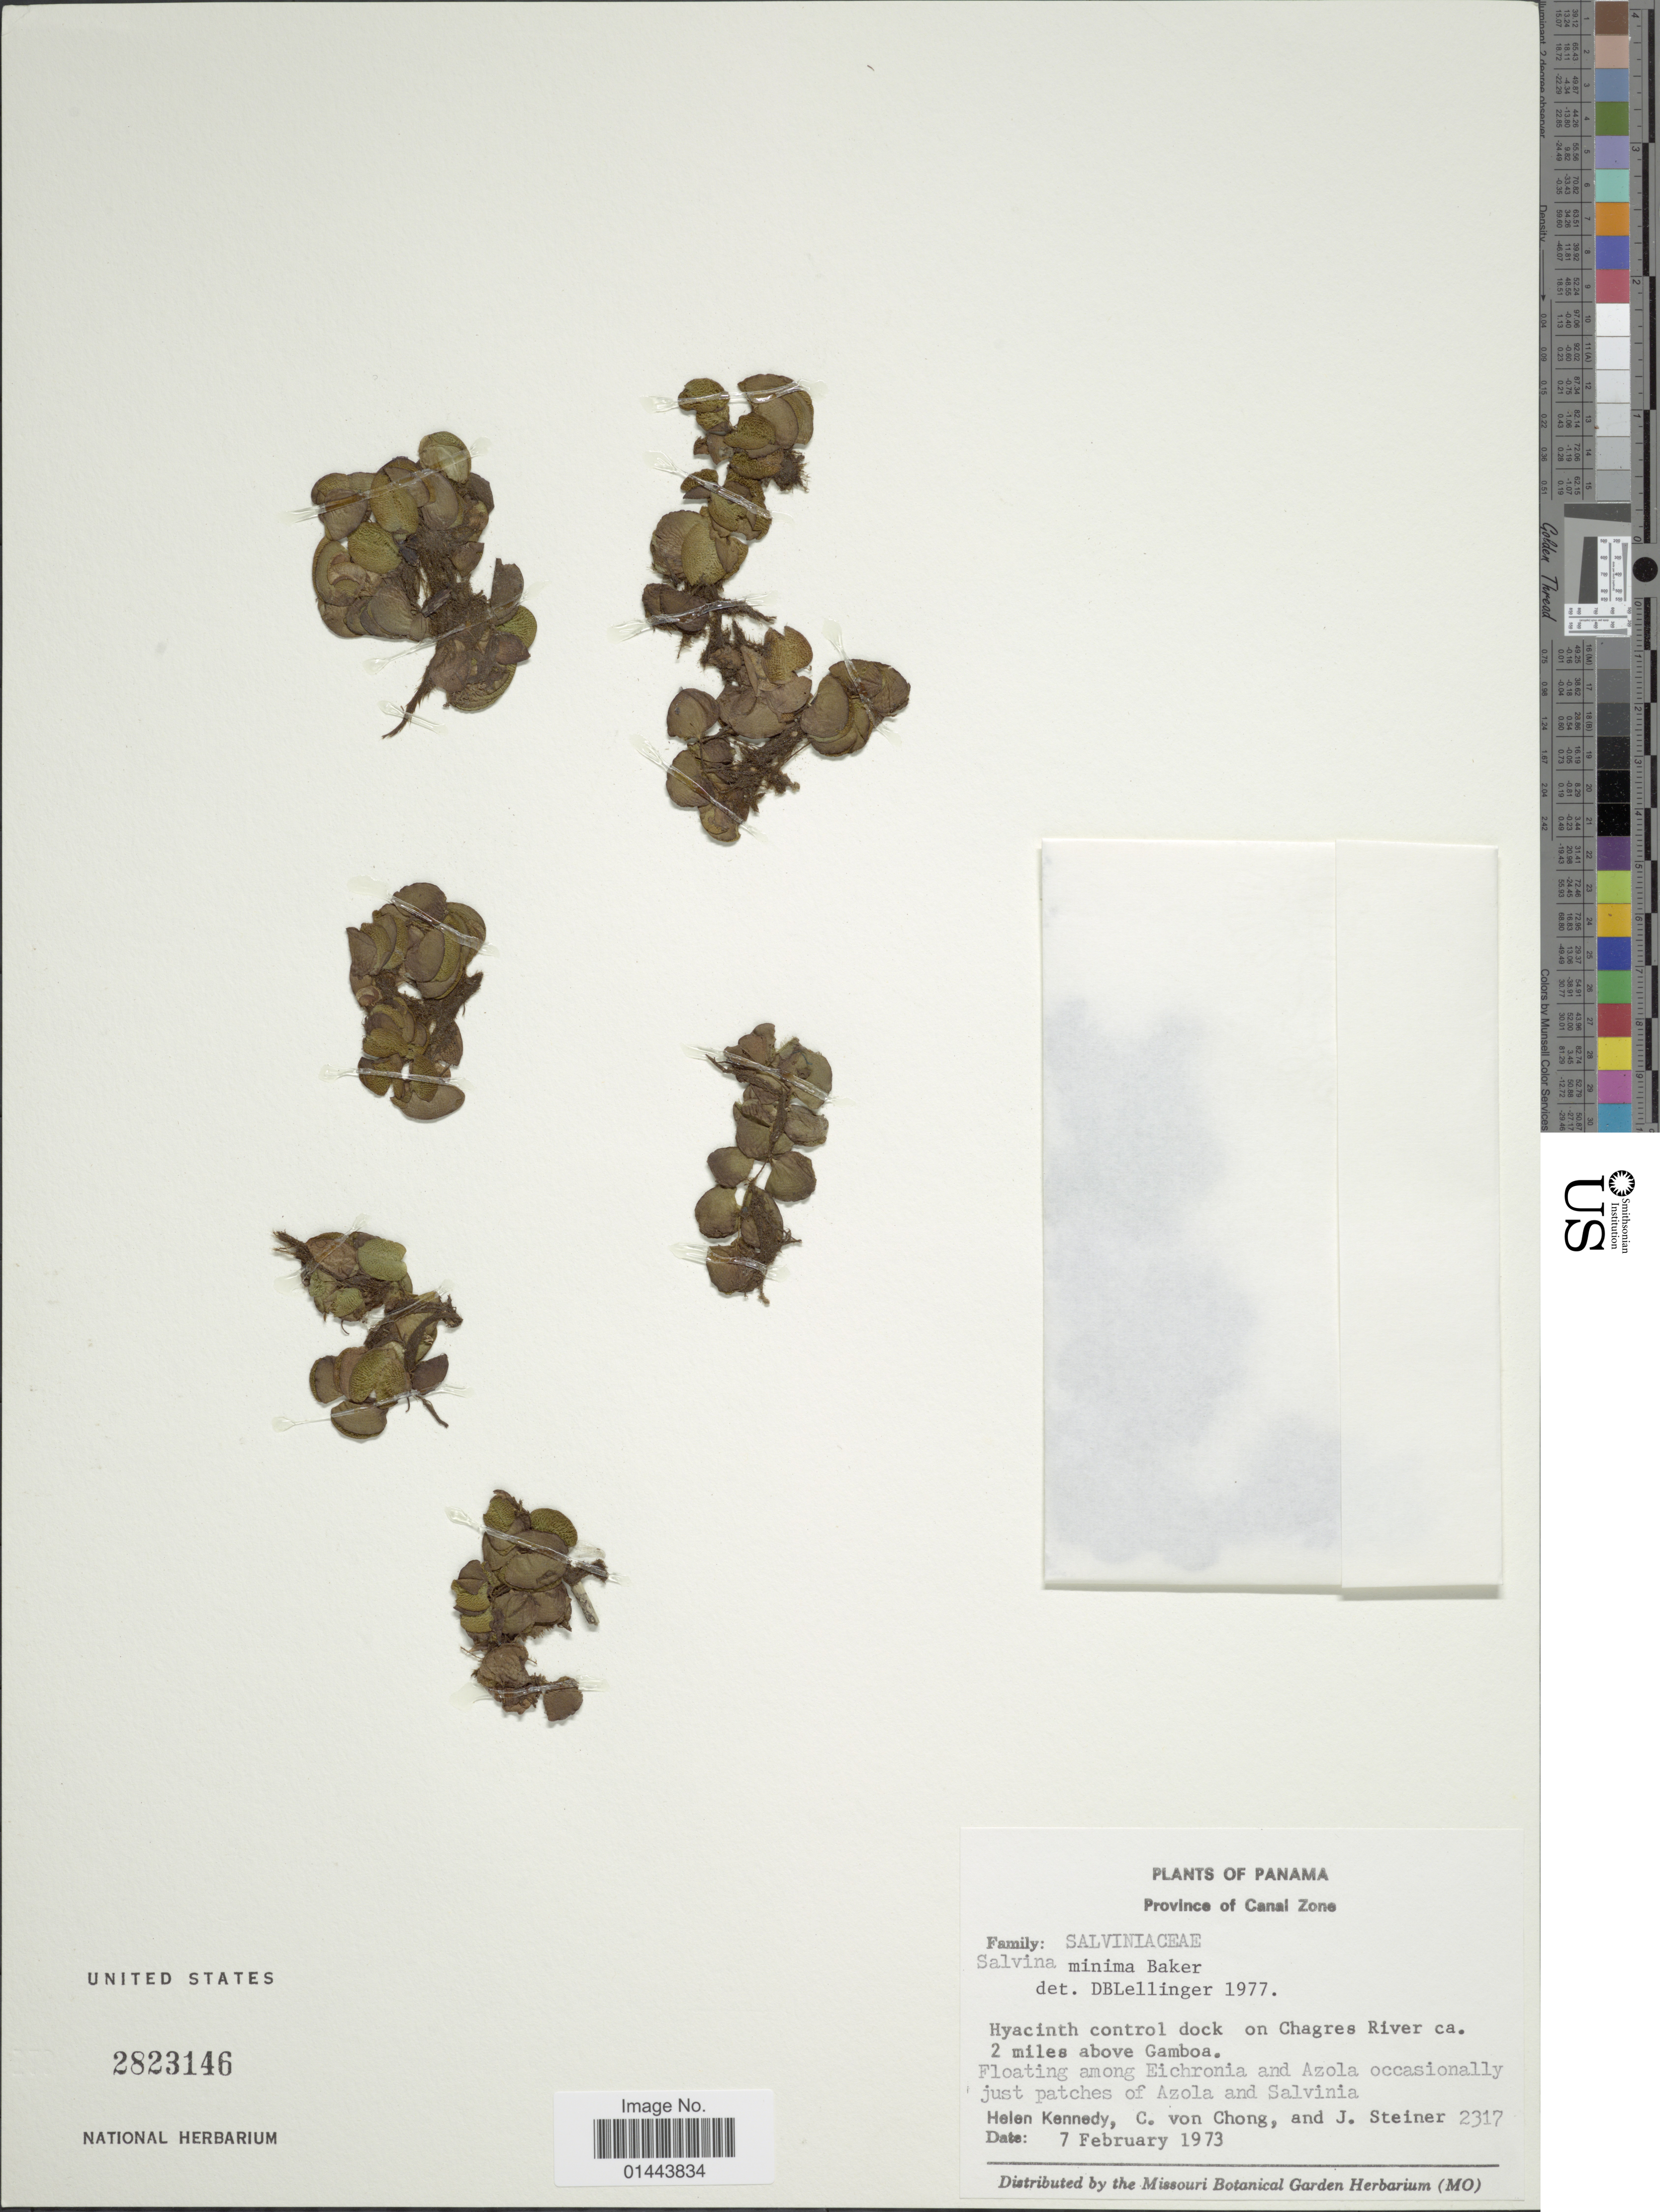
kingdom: Plantae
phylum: Tracheophyta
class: Polypodiopsida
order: Salviniales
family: Salviniaceae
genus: Salvinia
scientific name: Salvinia minima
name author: Baker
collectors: H. Kennedy, C. Von Chong & J. Steiner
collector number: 2317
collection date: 1973-02-07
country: Panama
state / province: Colón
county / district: Canal Zone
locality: Canal Zone, Hyacinth control dock on Chagres River ca. 2 miles above Gamboa, floating among Eichronia and Azola occasionally just patches of Azola and Salvinia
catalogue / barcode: US 2823146